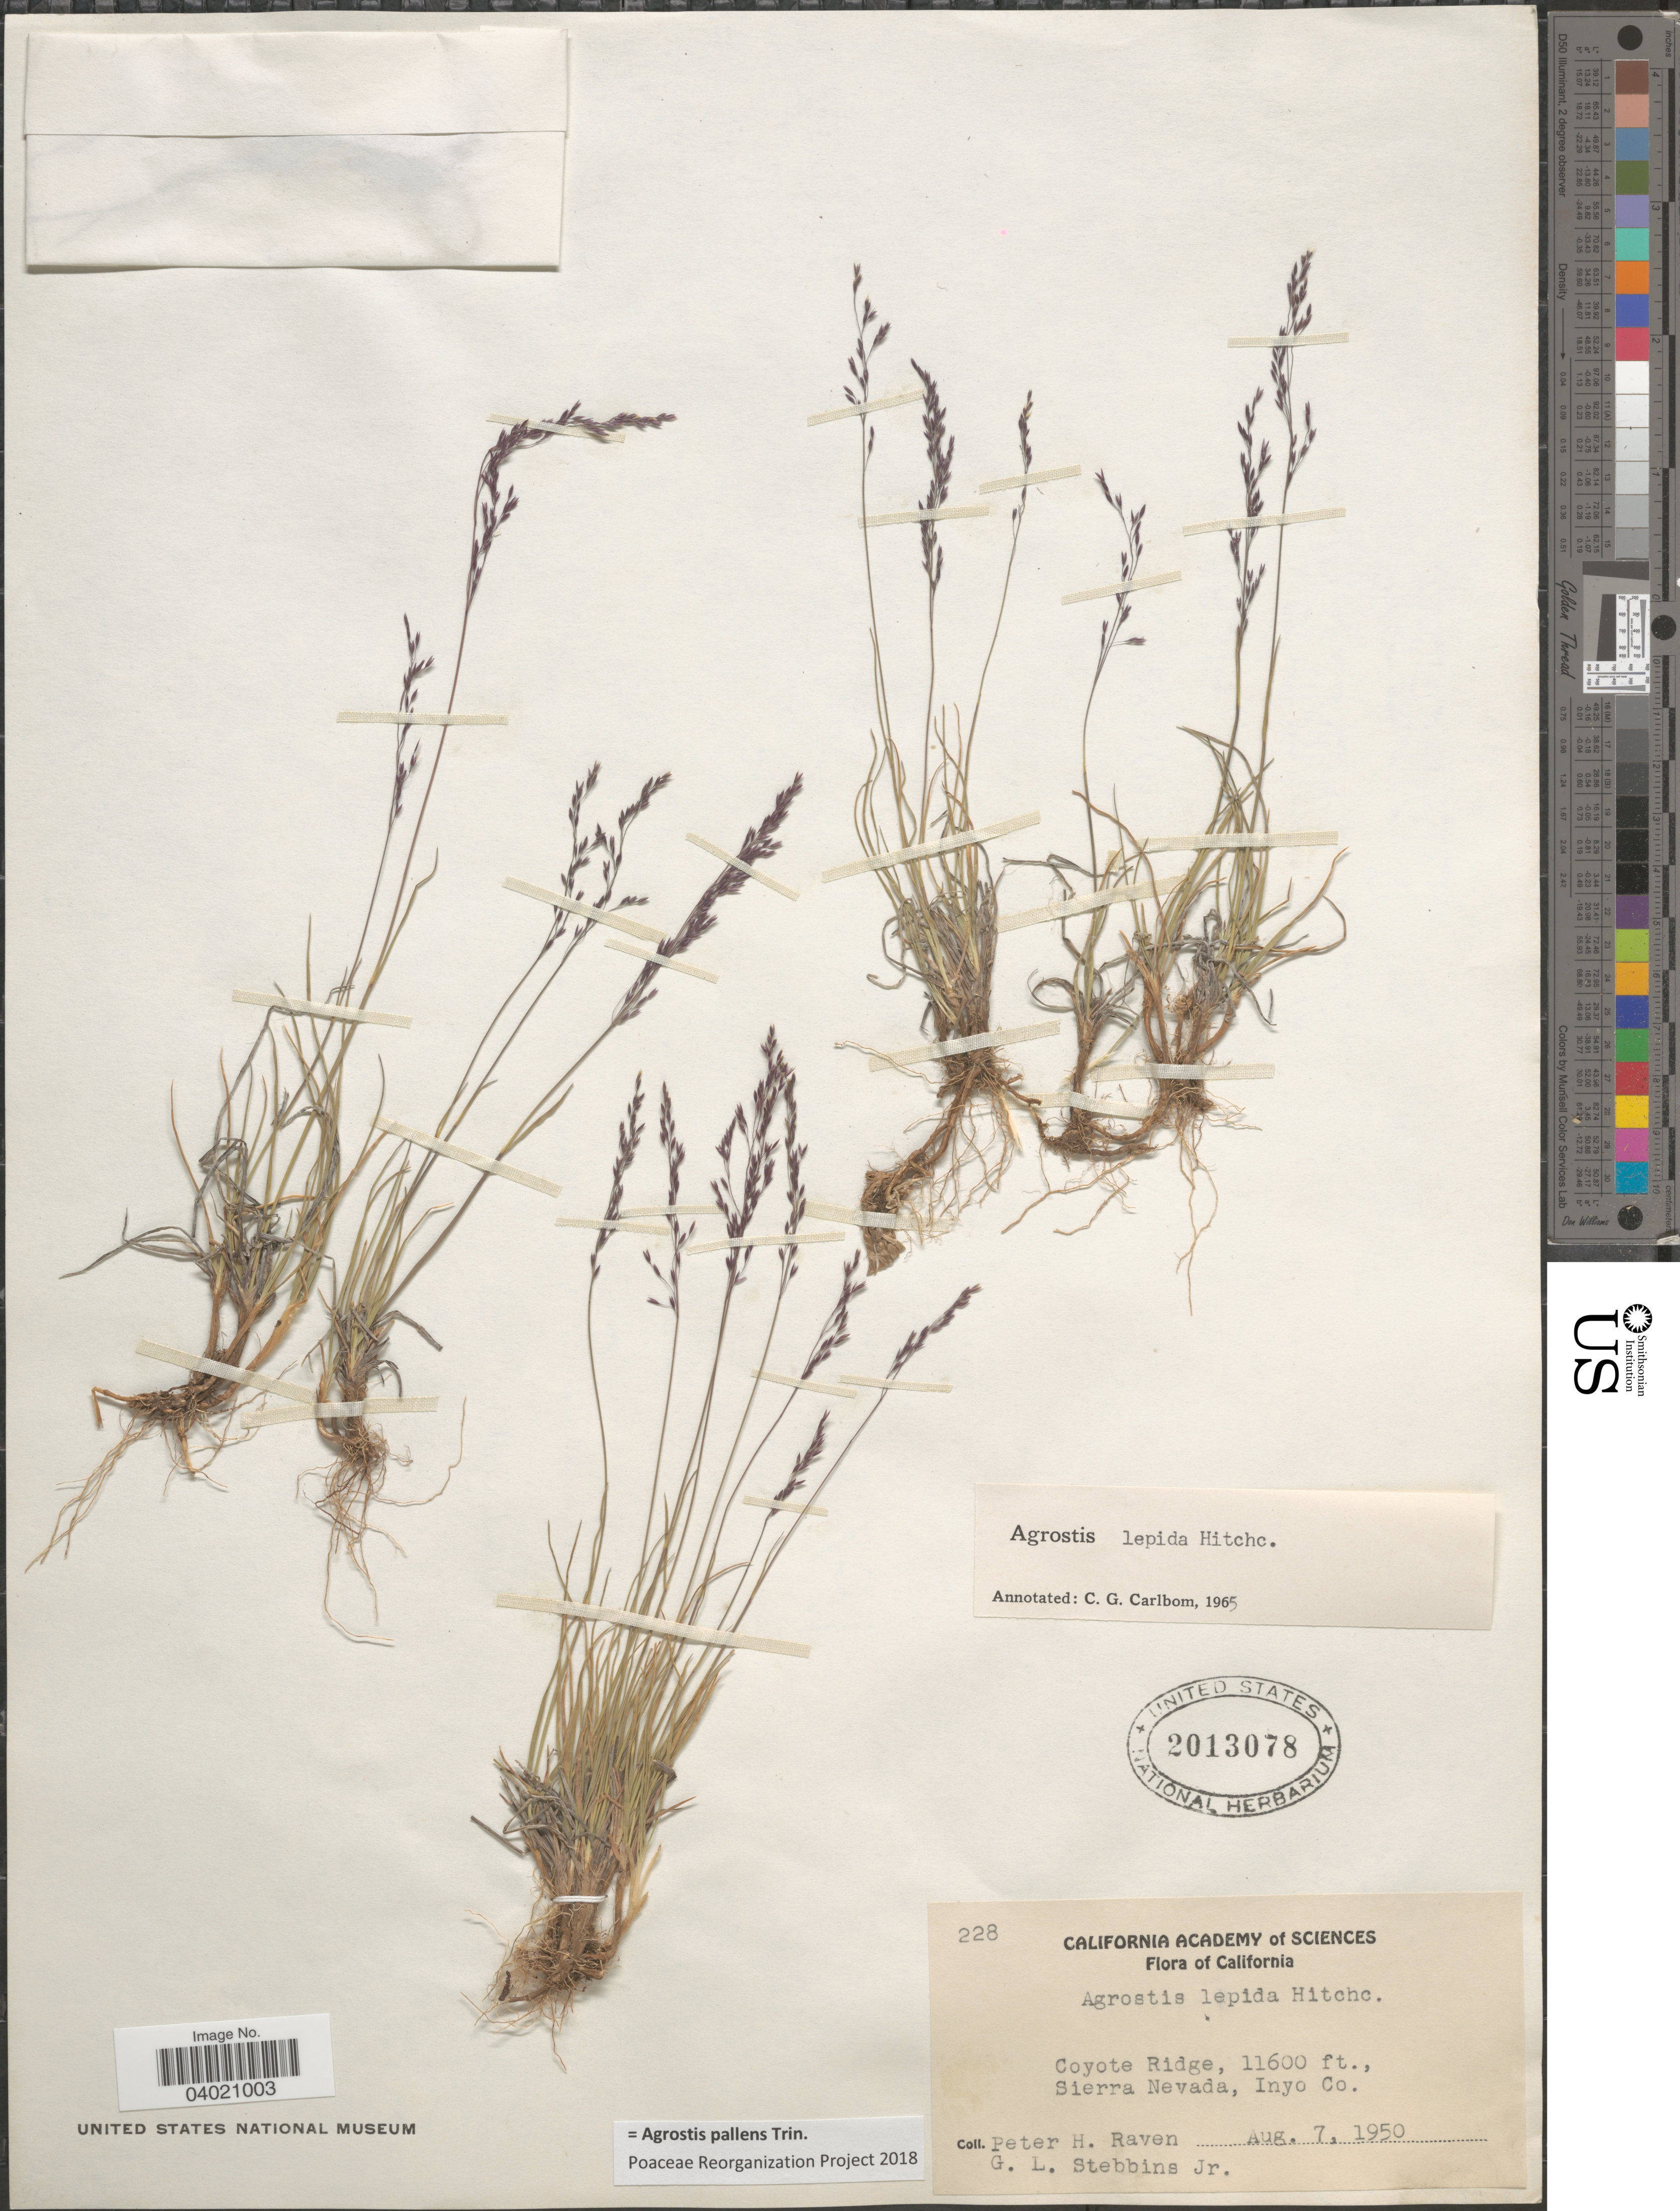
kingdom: Plantae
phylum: Tracheophyta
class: Liliopsida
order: Poales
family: Poaceae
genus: Agrostis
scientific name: Agrostis pallens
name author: Trin.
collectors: P. Raven & G. L. Stebbins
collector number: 228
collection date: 1950-08-07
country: United States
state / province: California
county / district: Inyo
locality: Coyote Ridge. Sierra Nevada, Inyo Co.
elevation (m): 3536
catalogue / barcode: US 2013078